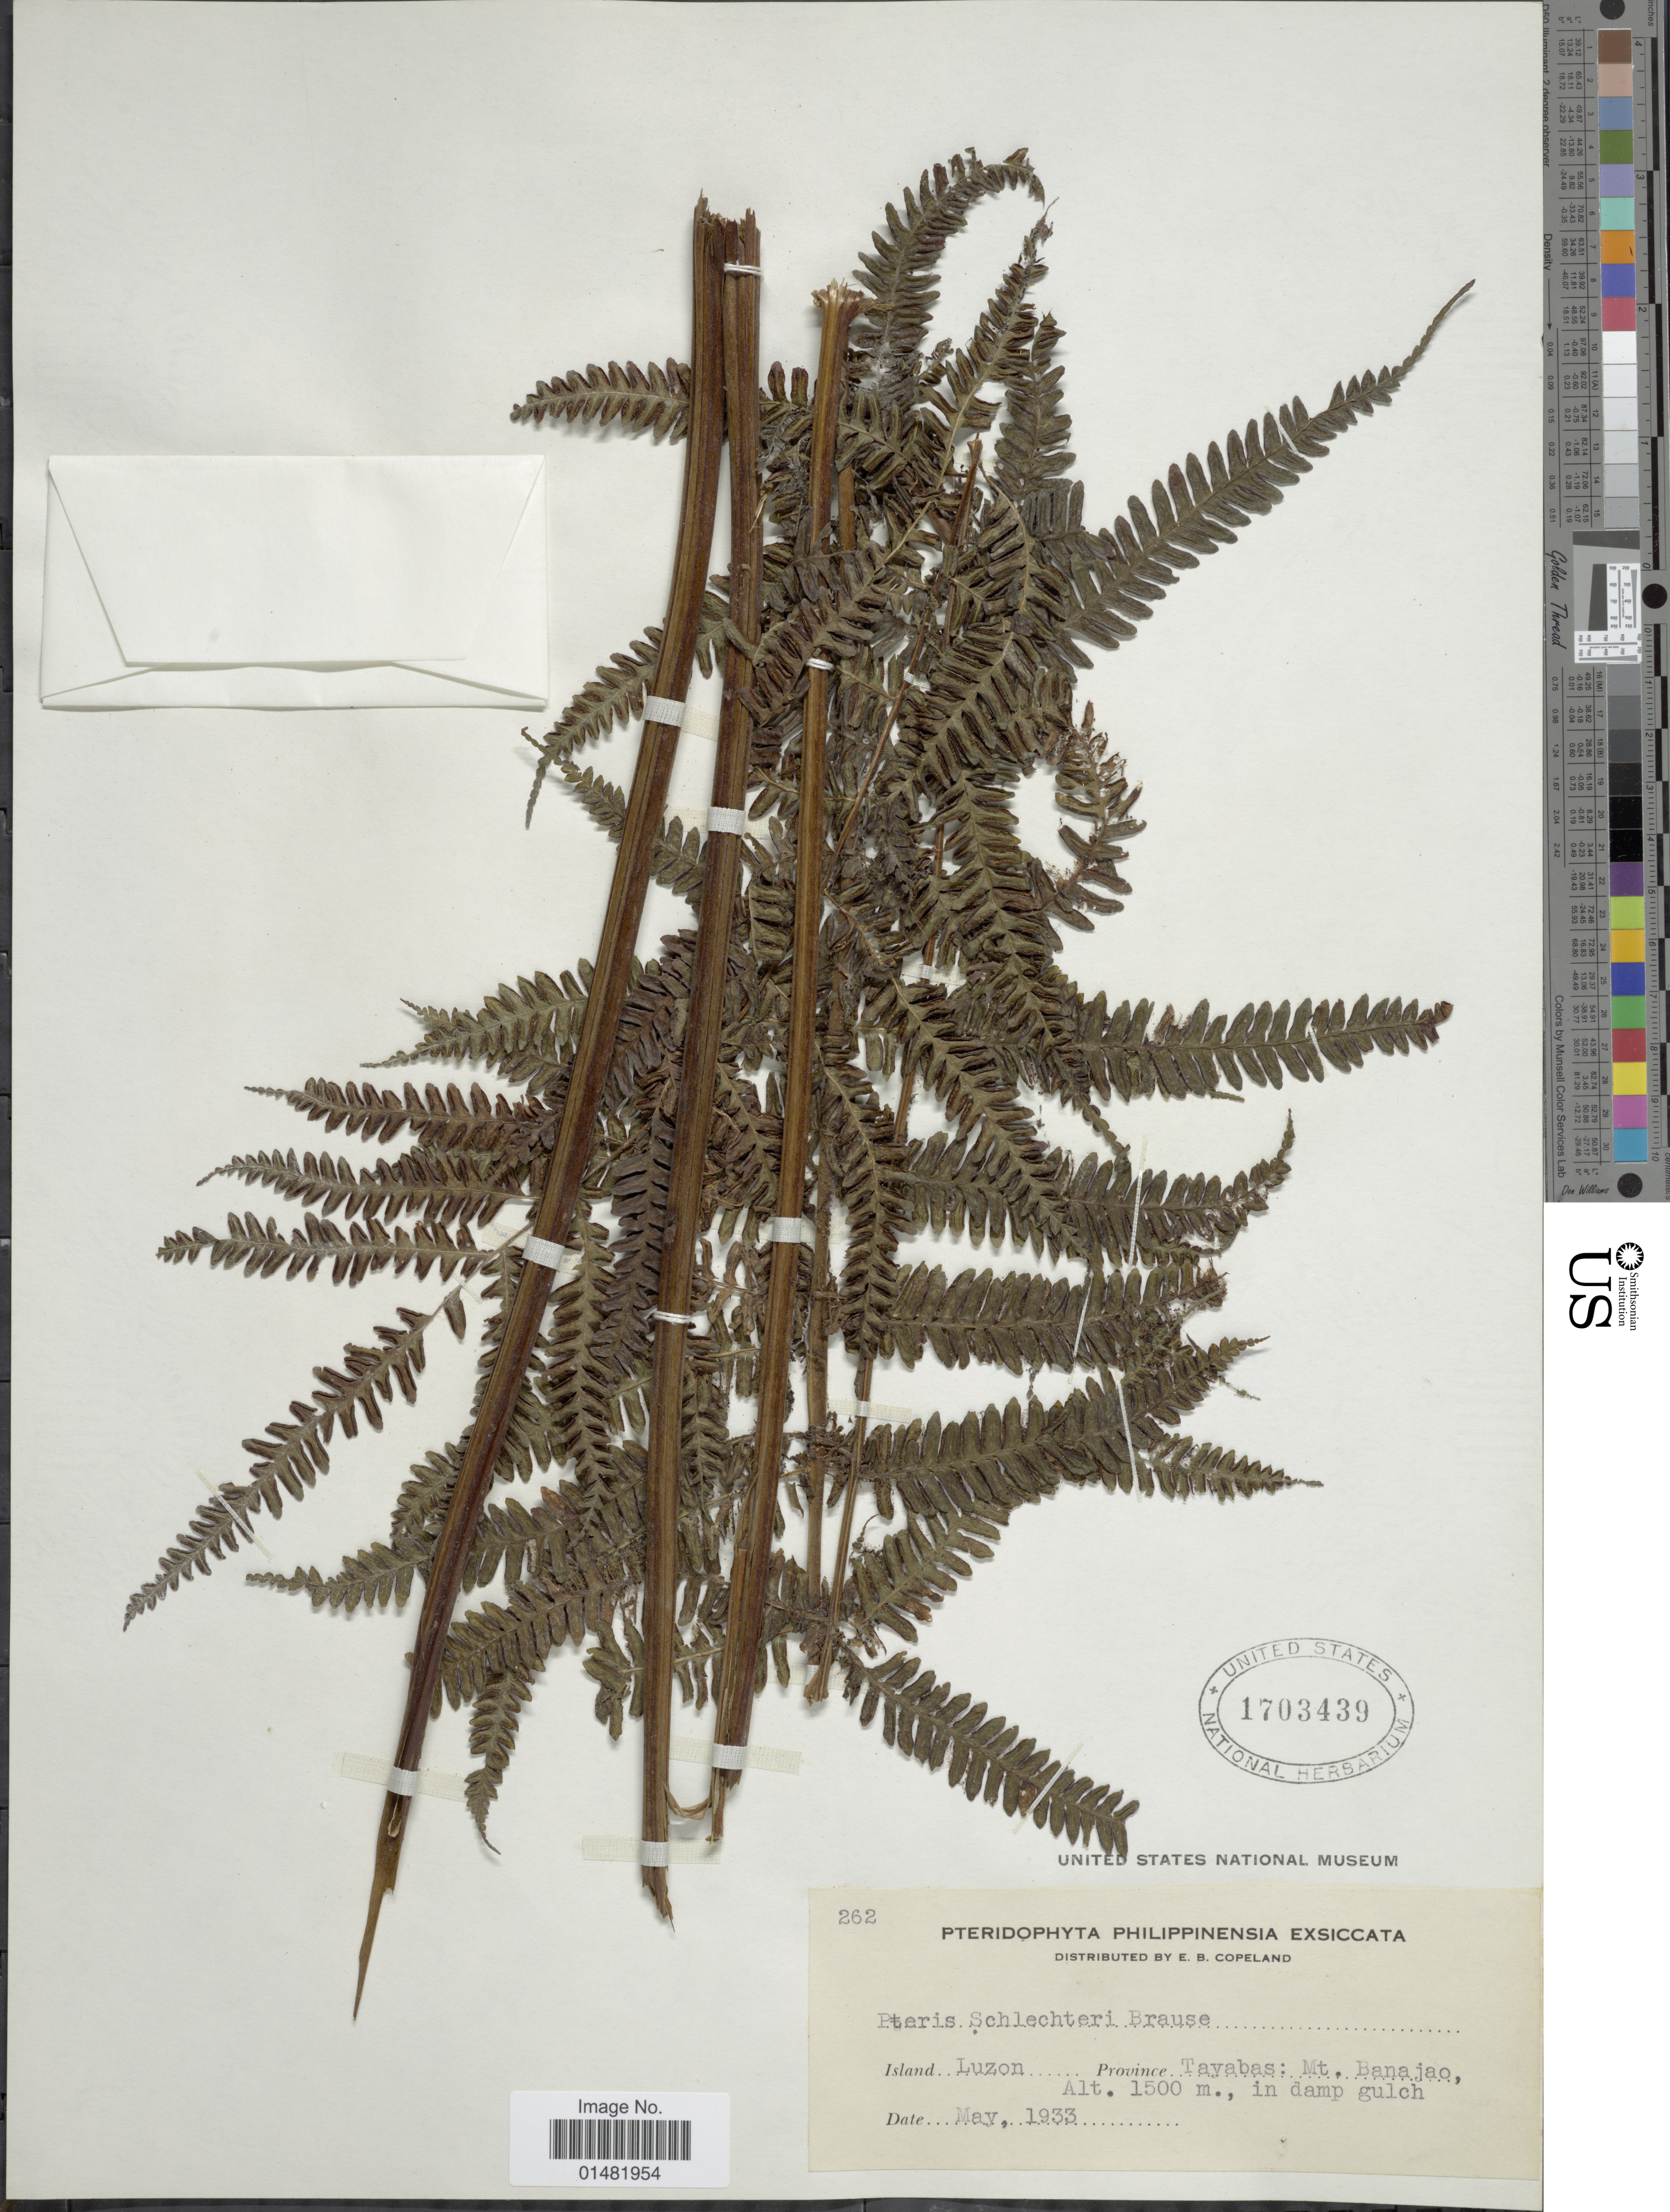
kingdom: Plantae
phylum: Tracheophyta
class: Polypodiopsida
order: Polypodiales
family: Pteridaceae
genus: Pteris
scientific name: Pteris schlechteri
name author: Brause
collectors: E. B. Copeland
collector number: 262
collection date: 1933-05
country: Philippines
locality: Island Luzon, Province Tayabas: Mt. Banajao, in damp gulch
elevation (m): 1500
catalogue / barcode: US 1703439